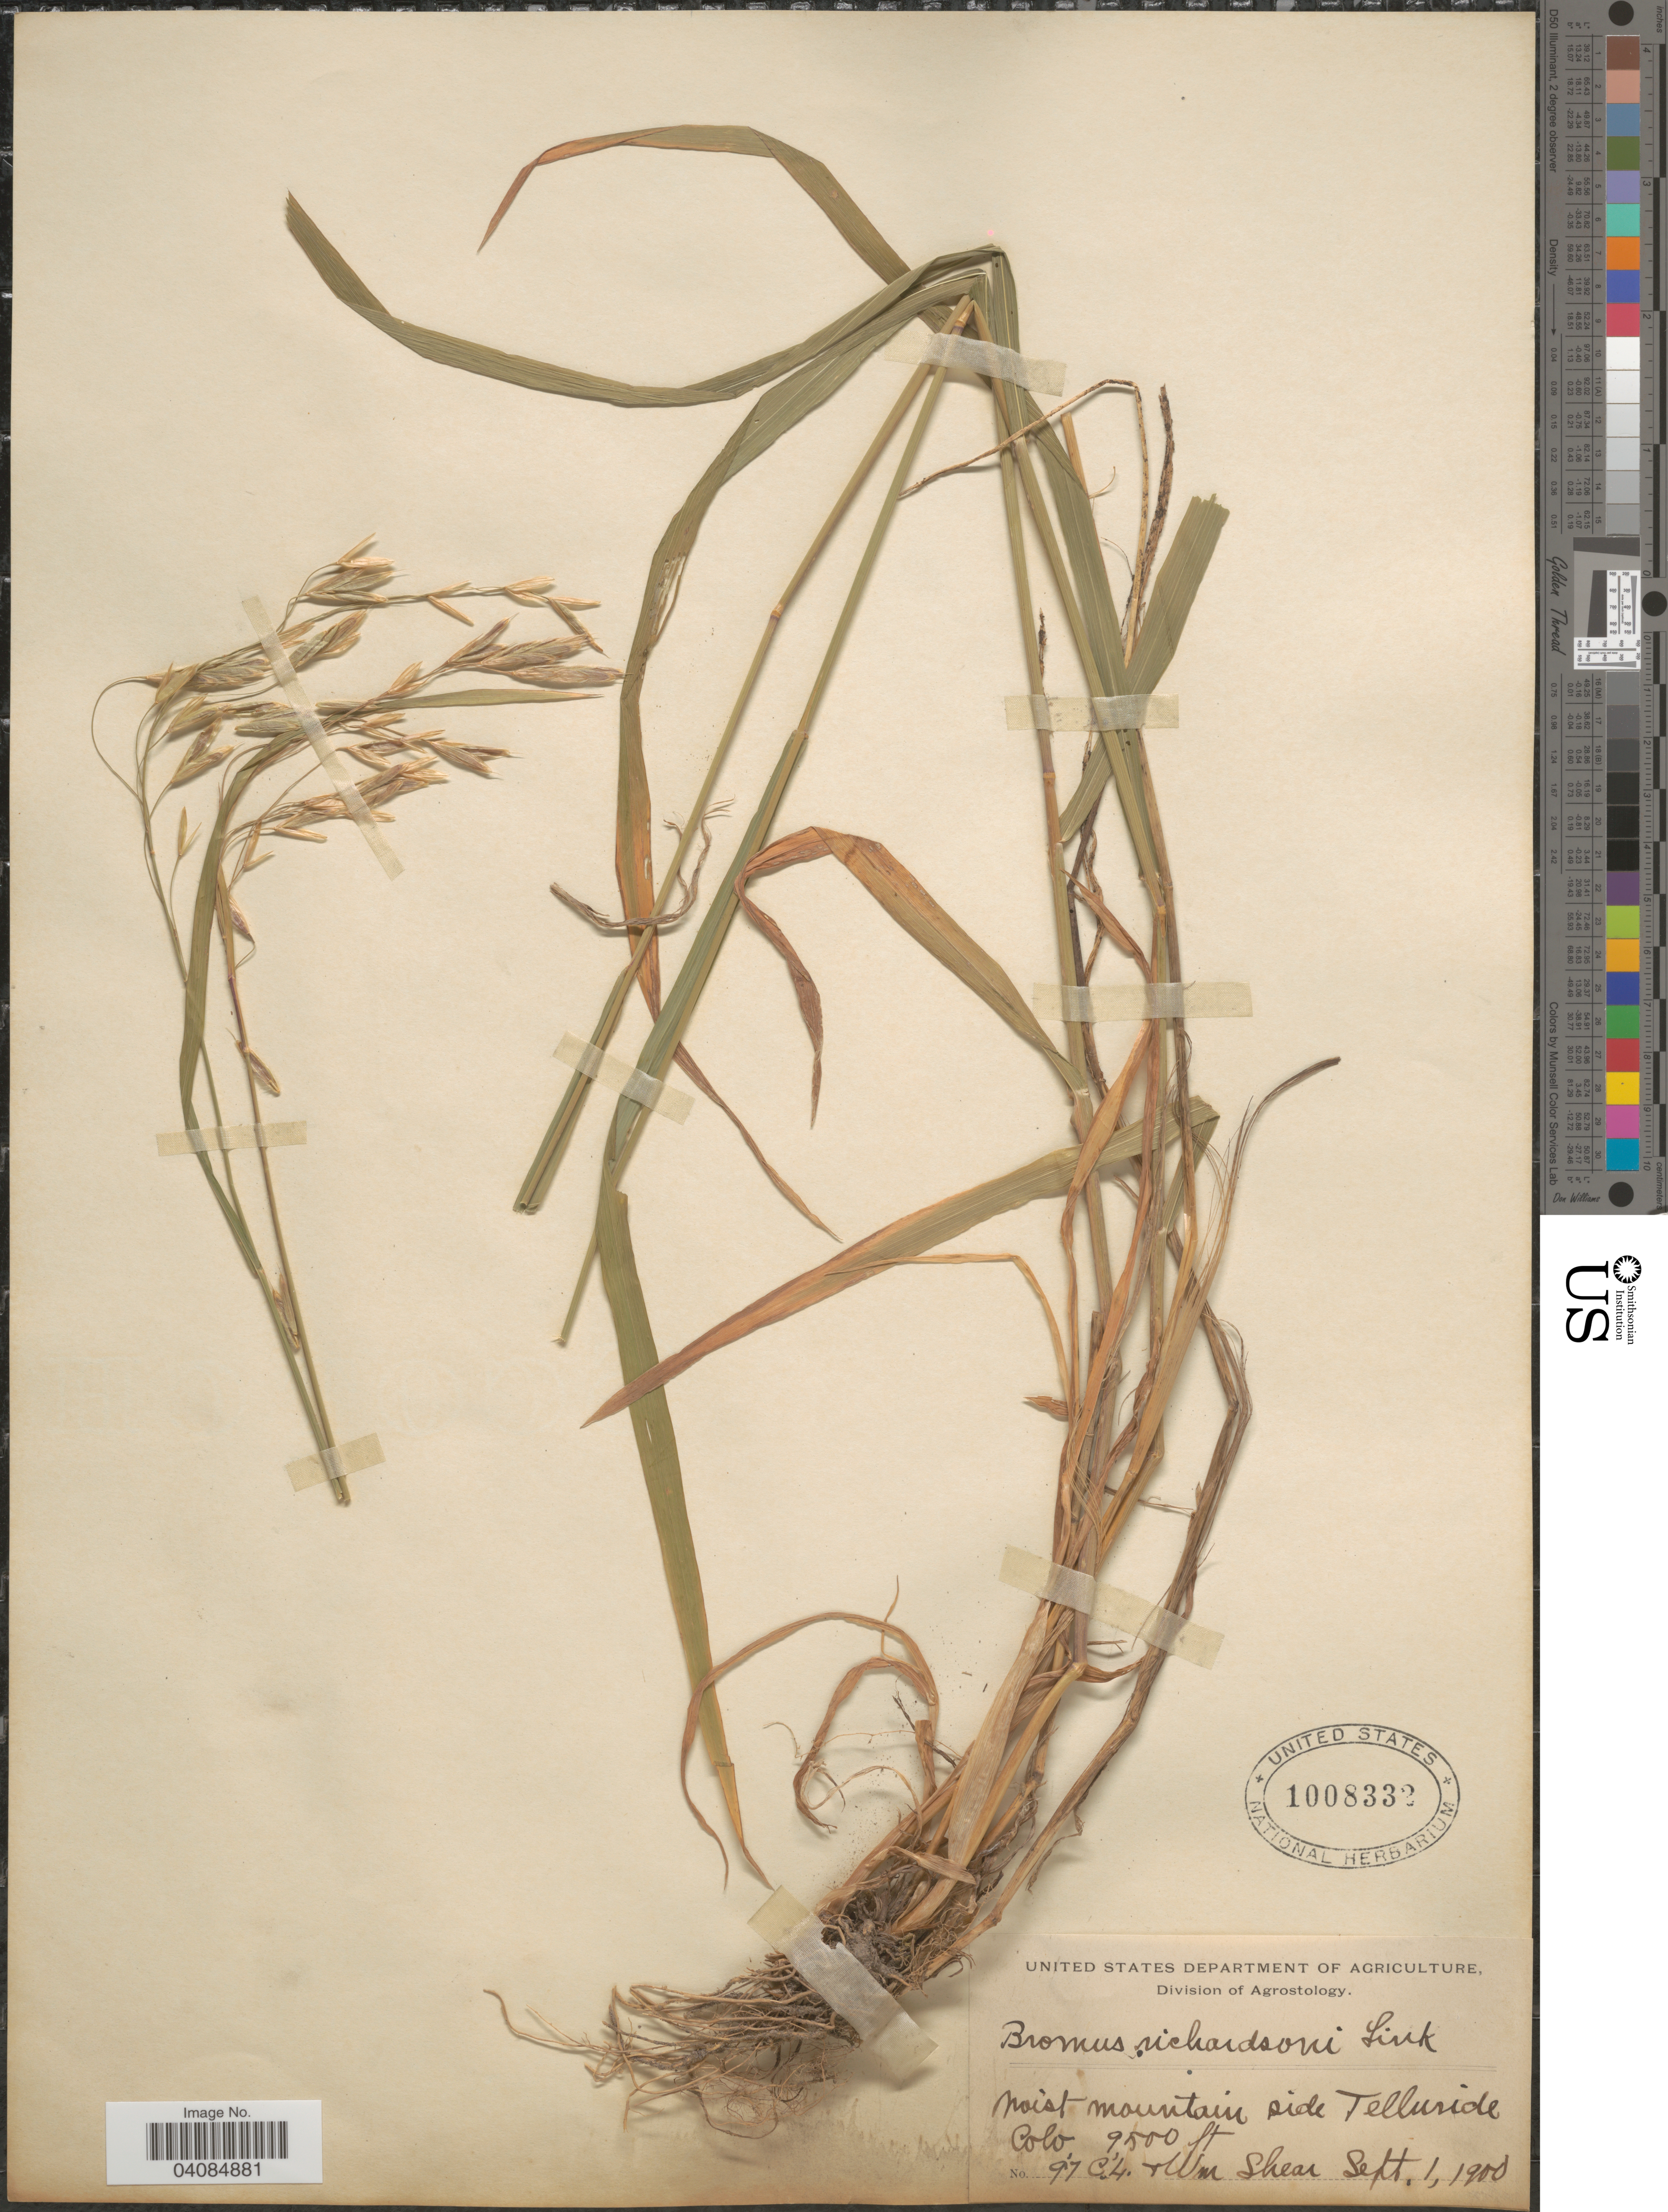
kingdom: Plantae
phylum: Tracheophyta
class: Liliopsida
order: Poales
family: Poaceae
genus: Bromus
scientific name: Bromus racemosus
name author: L.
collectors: C. L. Shear & W. Shear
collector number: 97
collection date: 1900-09-01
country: United States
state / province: Colorado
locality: Moist mountain side Telluride.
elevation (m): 2896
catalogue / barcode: US 1008332